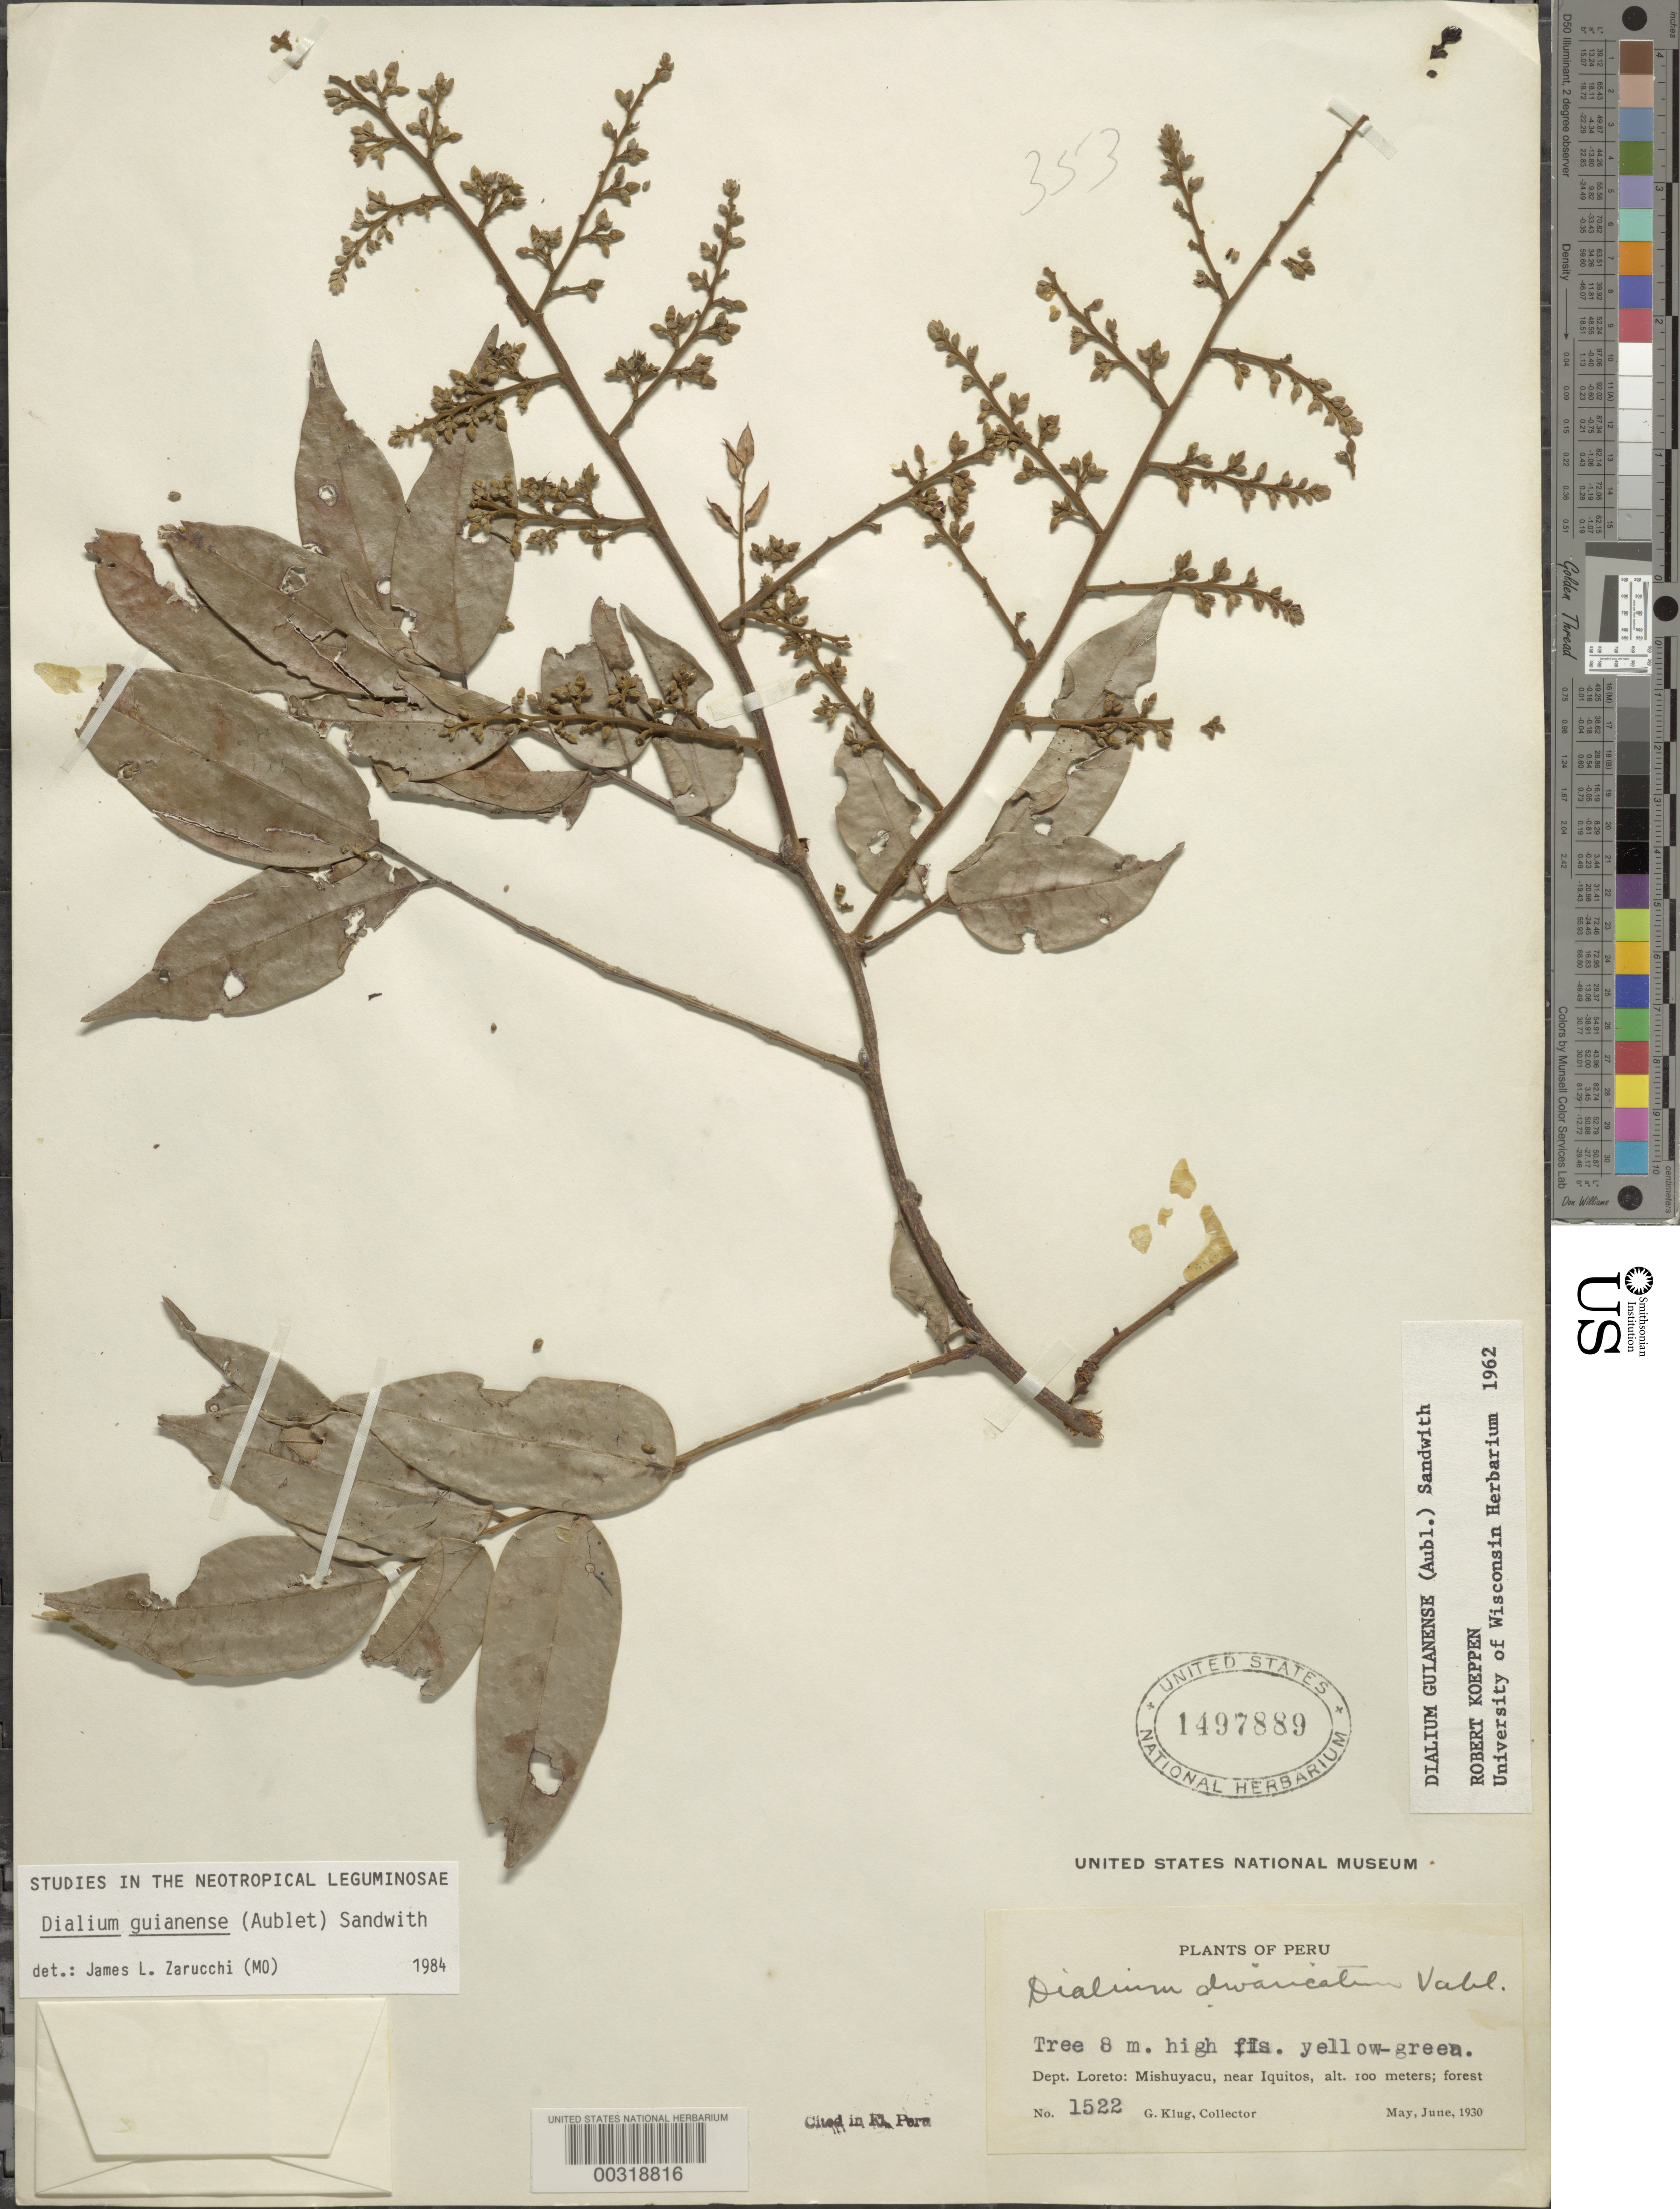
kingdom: Plantae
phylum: Tracheophyta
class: Magnoliopsida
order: Fabales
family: Fabaceae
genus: Dialium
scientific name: Dialium guianense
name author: (Aubl.) Sandwith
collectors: G. Klug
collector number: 1522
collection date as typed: May 1930 to -- Jun 1930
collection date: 1930-05/1930-06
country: Peru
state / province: Loreto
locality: Mishuyacu, near Iquitos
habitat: Forest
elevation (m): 100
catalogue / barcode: US 1497889